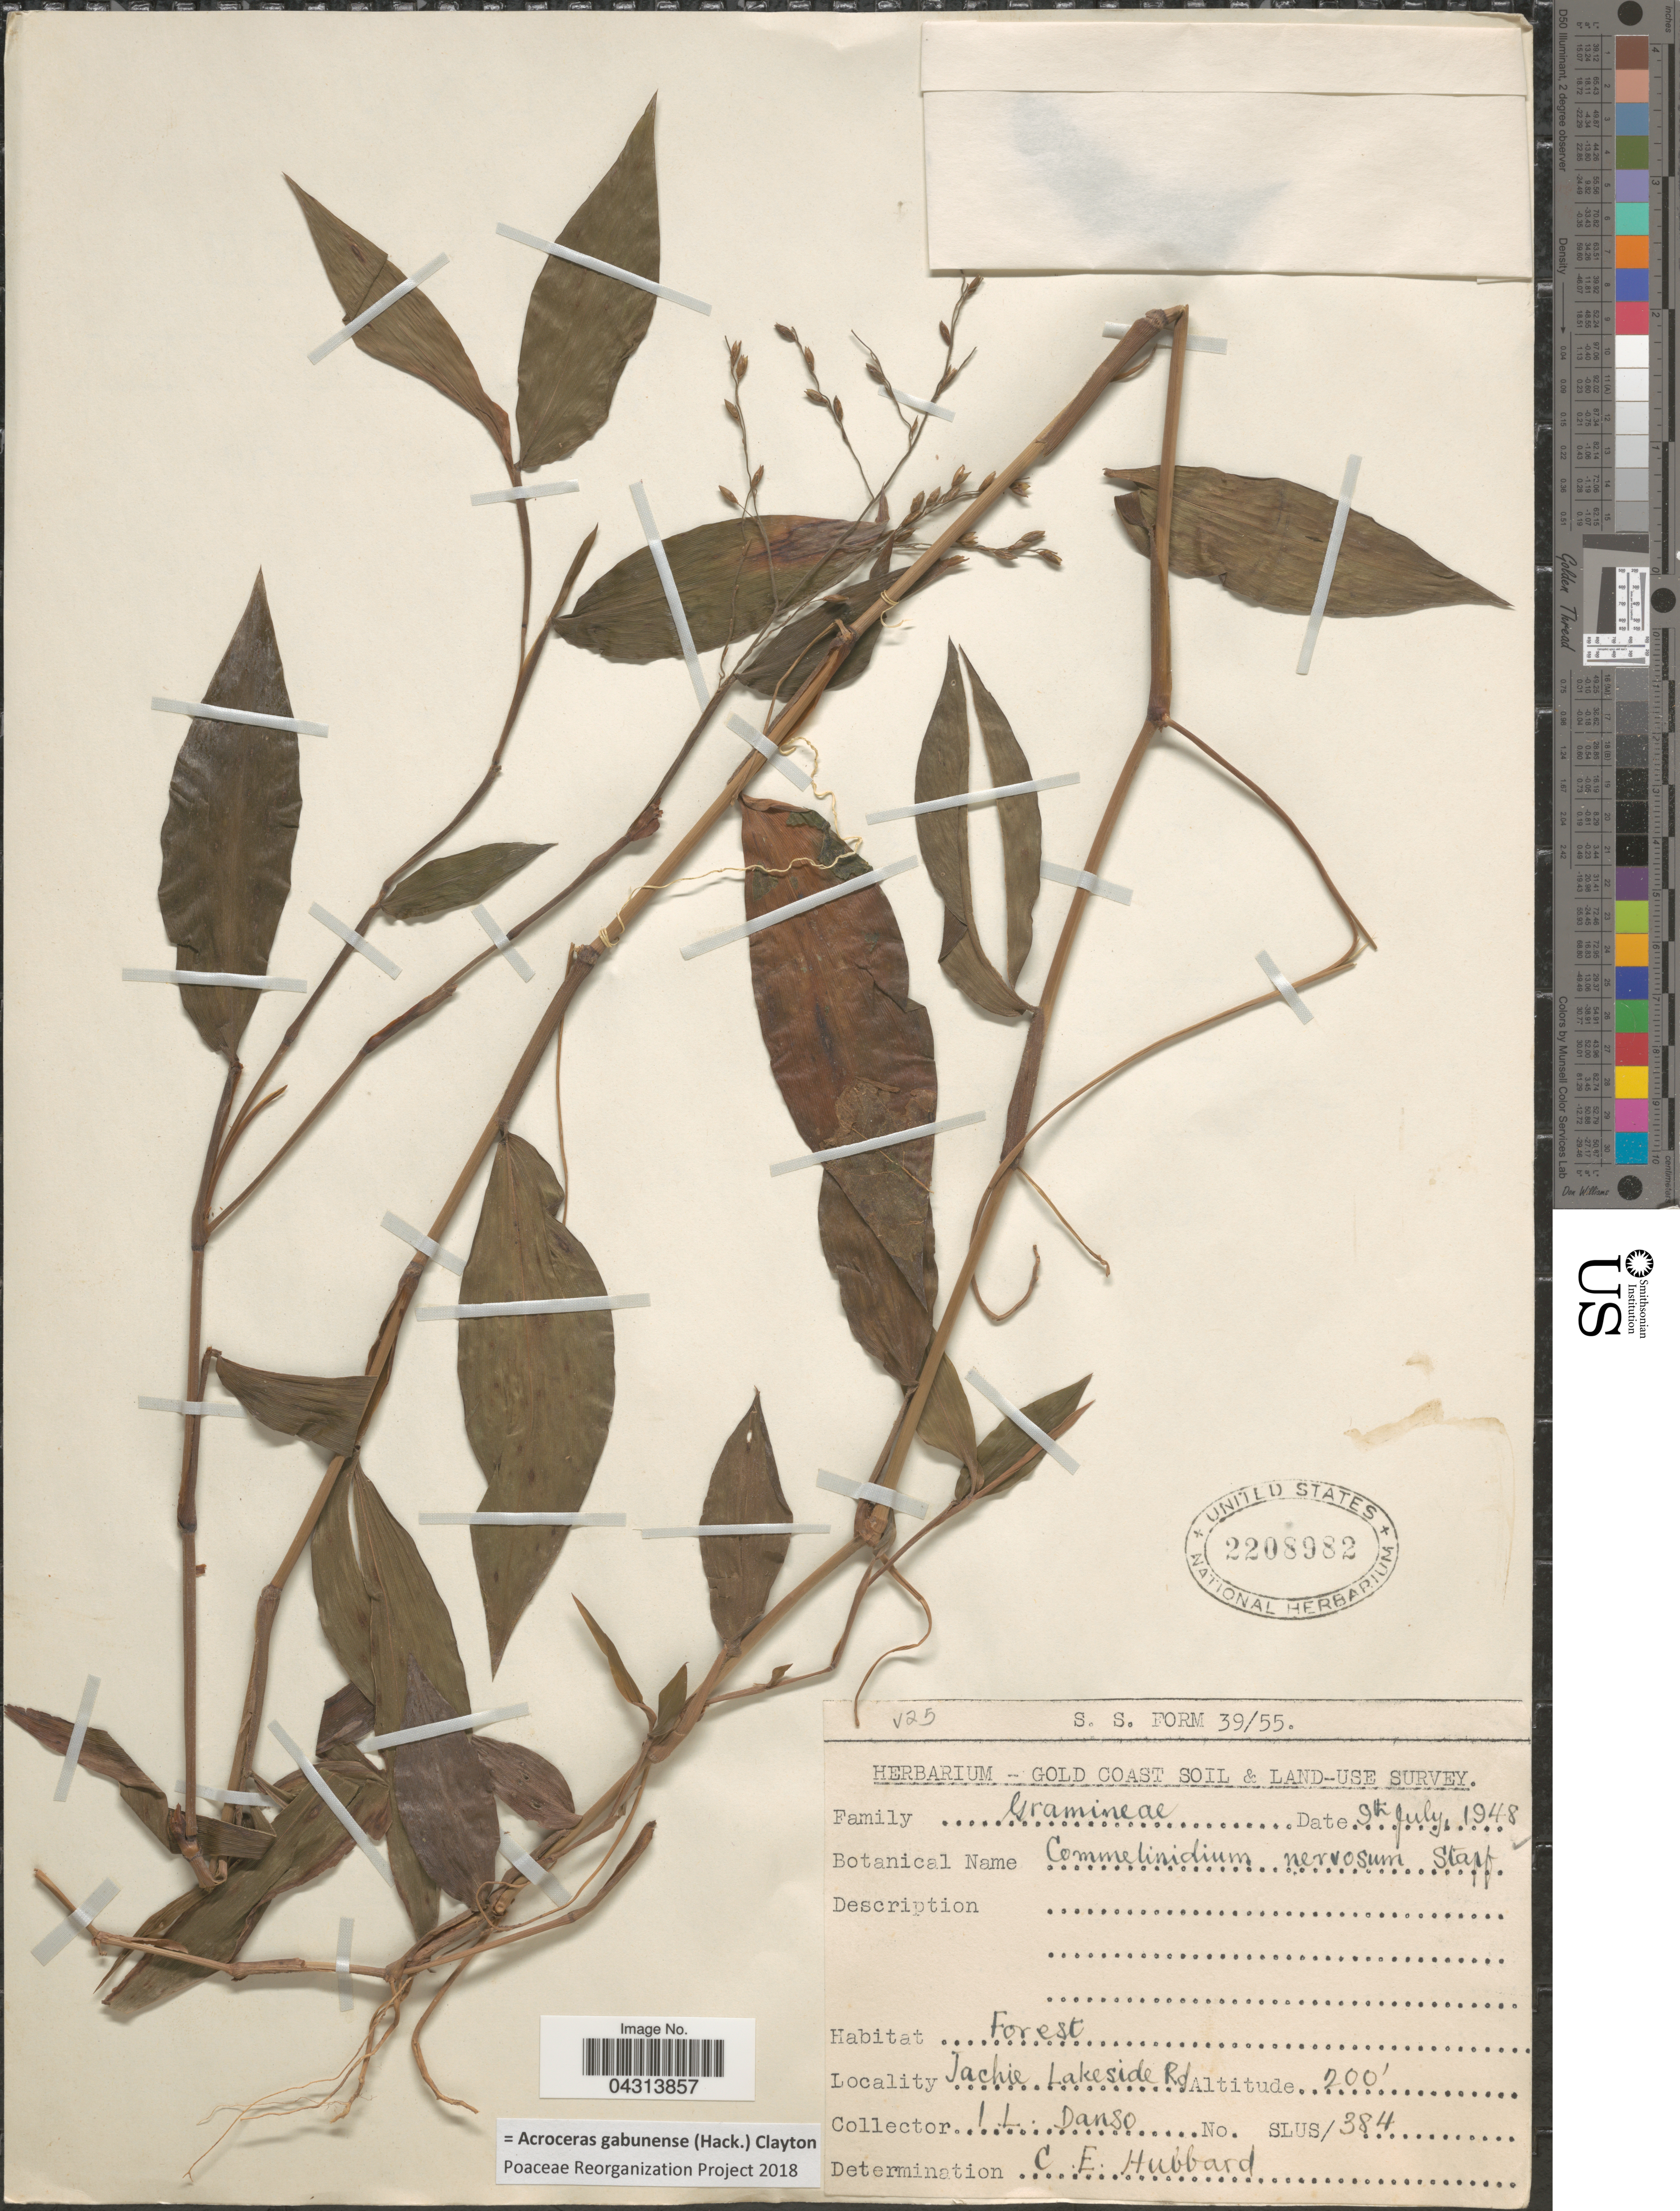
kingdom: Plantae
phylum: Tracheophyta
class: Liliopsida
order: Poales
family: Poaceae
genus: Acroceras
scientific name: Acroceras gabunense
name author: (Hack.) Clayton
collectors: I. Danso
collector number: SLUS/384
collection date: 1948-07-09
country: Ghana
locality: Gold Coast Soil & Land-Use Survey. Jackie Lakeside Rd.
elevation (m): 61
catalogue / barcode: US 2208982